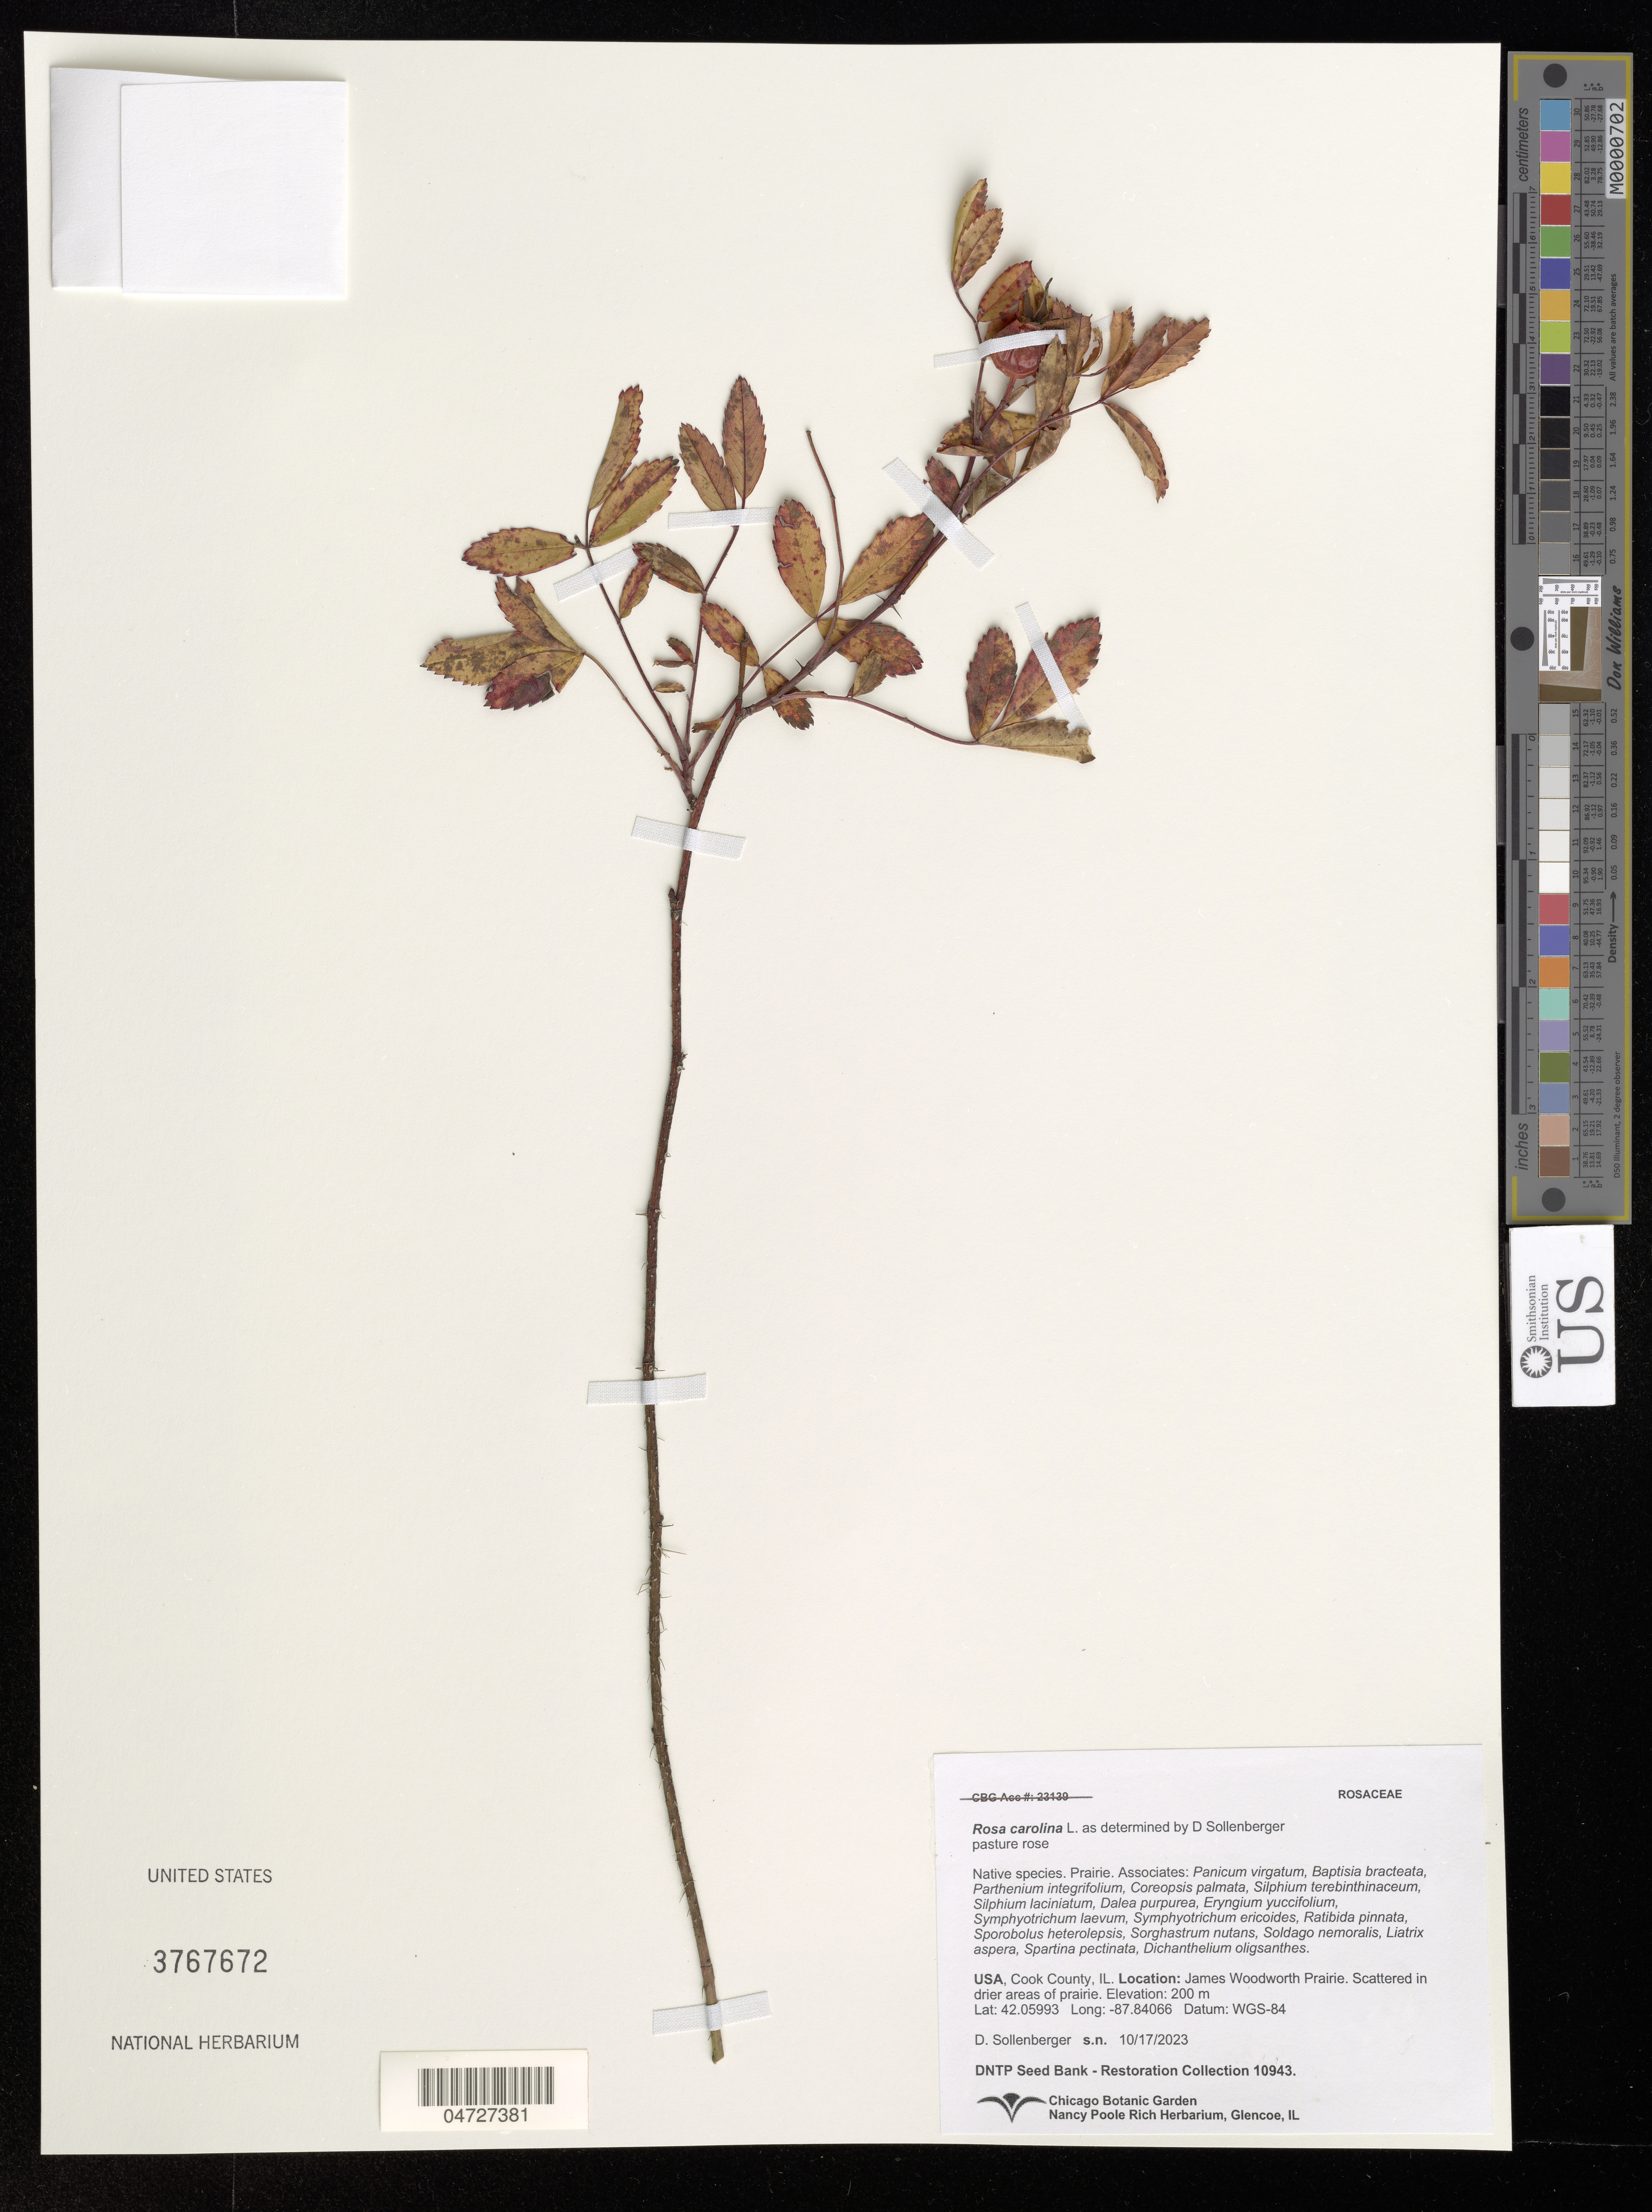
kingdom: Plantae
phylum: Tracheophyta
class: Magnoliopsida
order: Rosales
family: Rosaceae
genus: Rosa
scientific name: Rosa carolina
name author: L.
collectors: D. Sollenberger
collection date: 2023-10-17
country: United States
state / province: Illinois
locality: Cook County. James Woodworth Prairie. Scattered in drier areas of prairie.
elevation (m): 200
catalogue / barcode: US 3767672